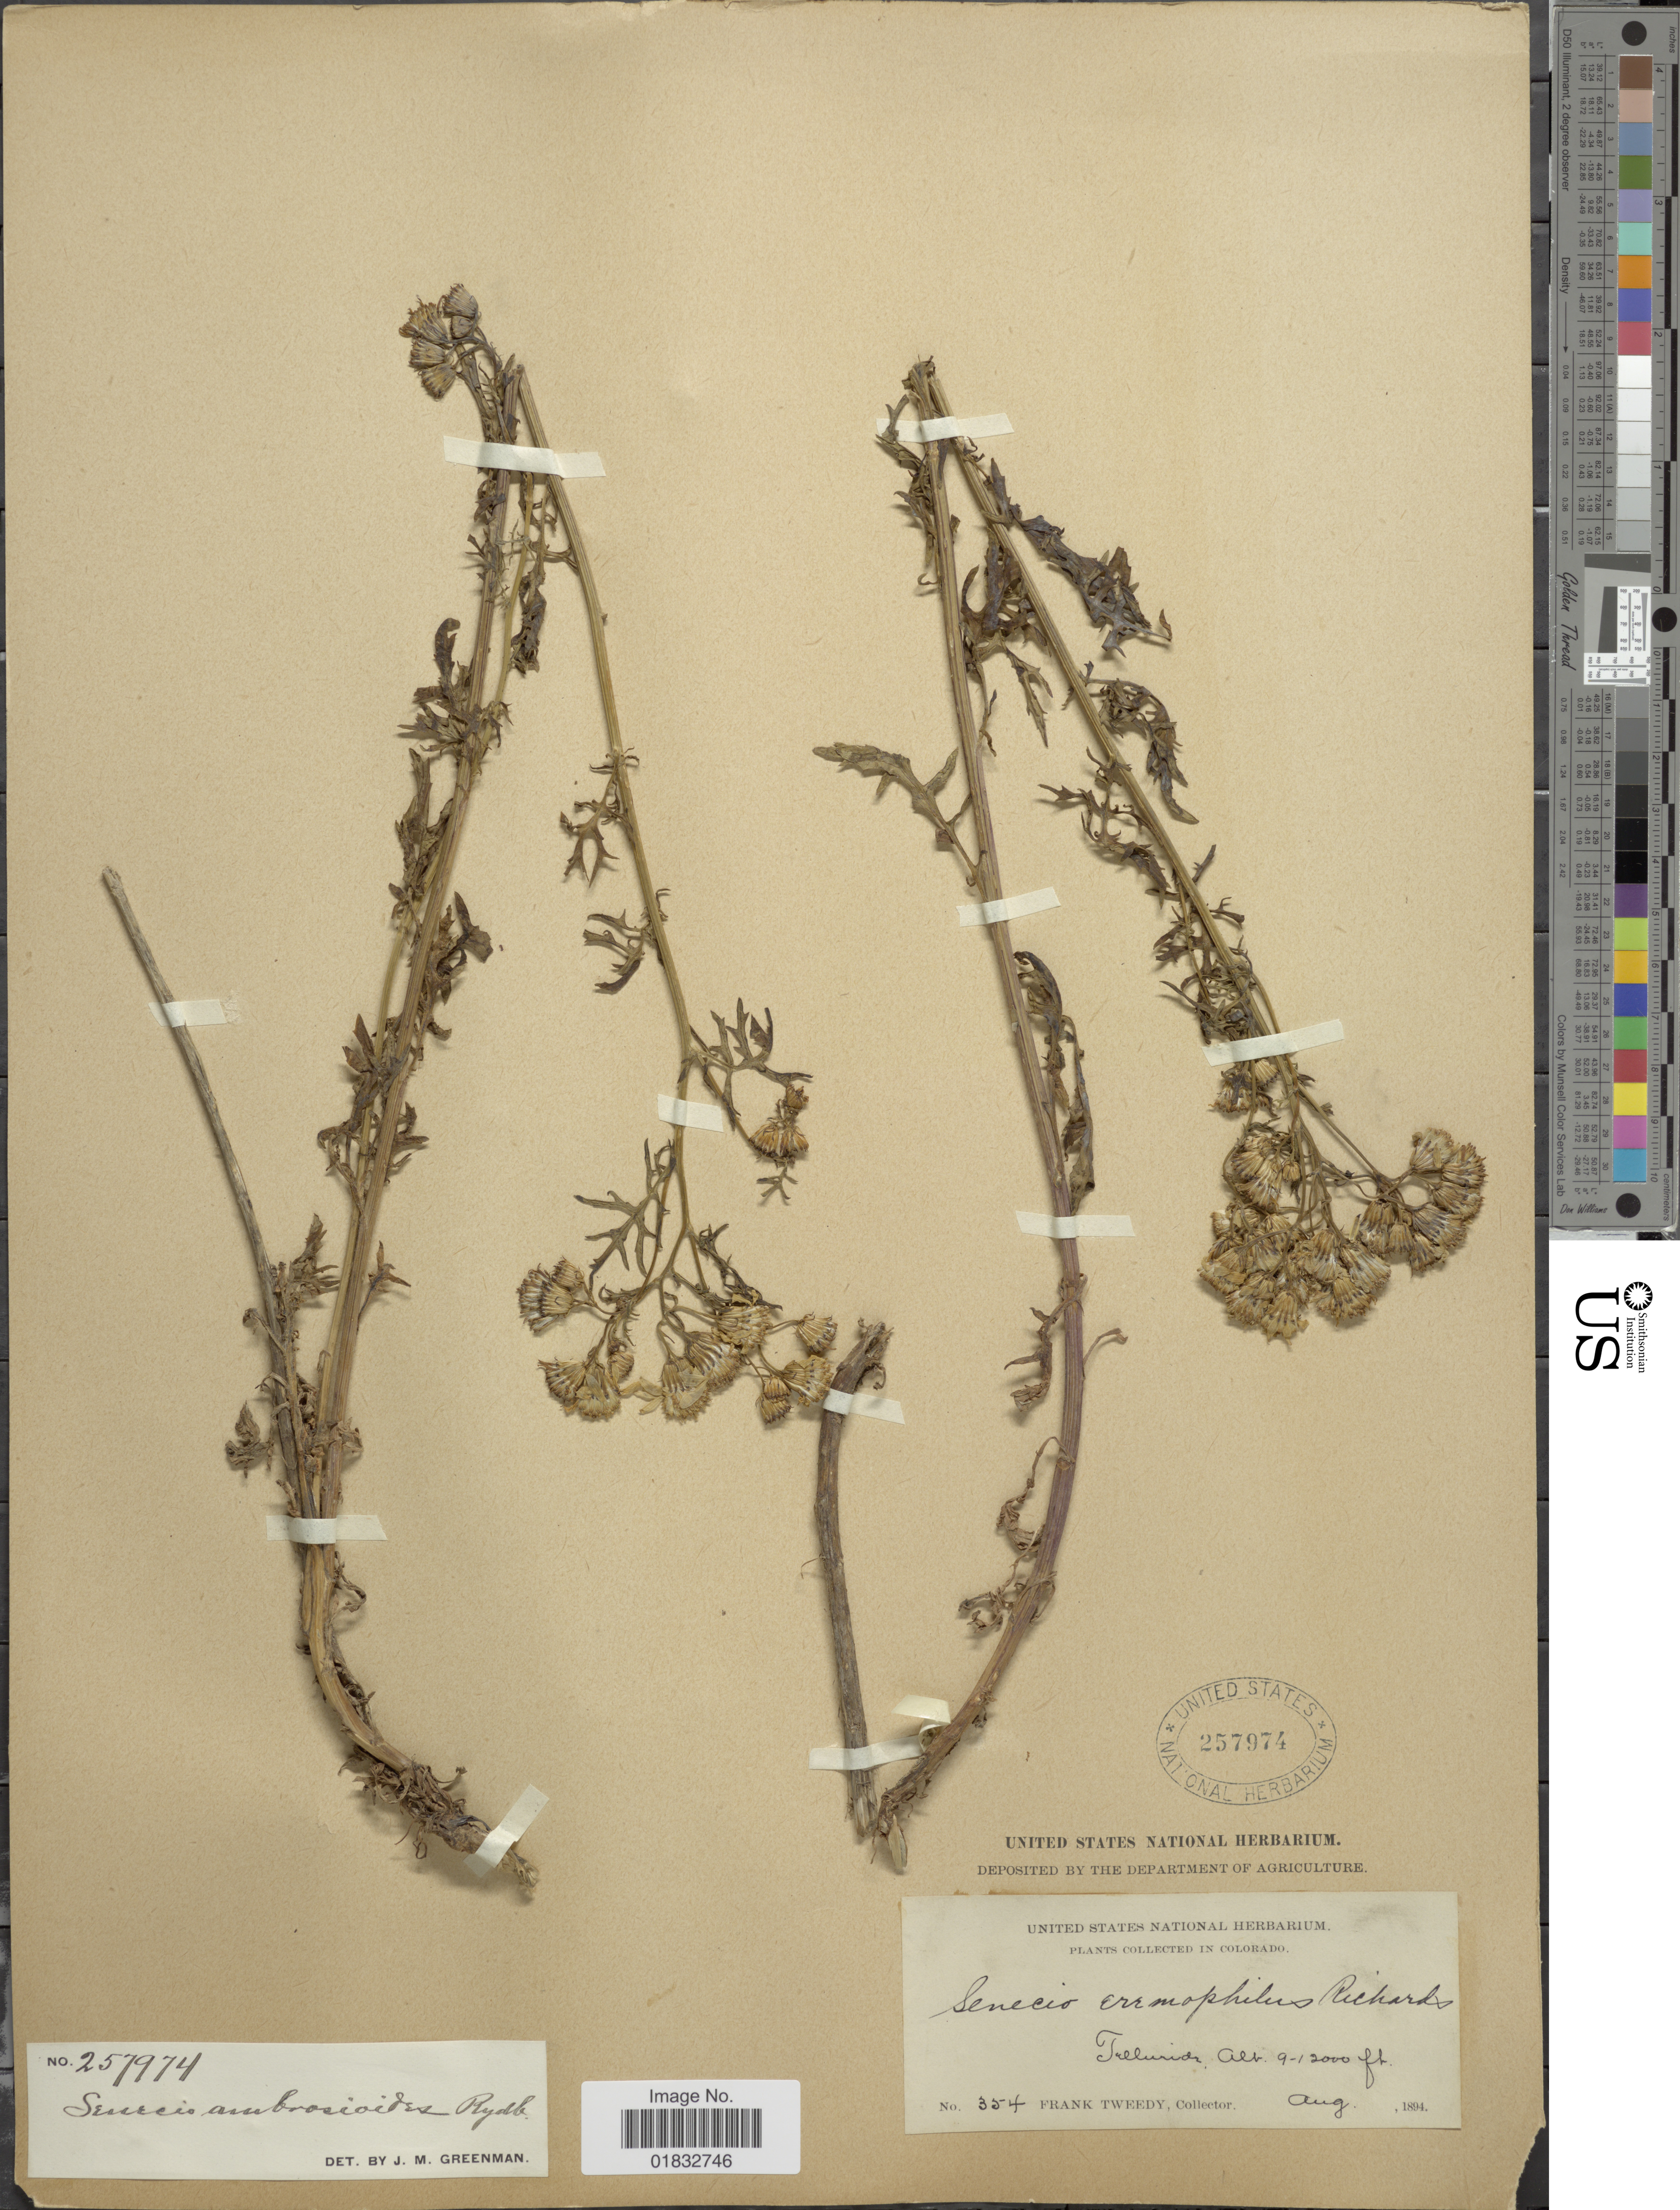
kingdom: Plantae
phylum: Tracheophyta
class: Magnoliopsida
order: Asterales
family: Asteraceae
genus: Senecio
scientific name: Senecio eremophilus var. kingii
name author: (Rydb.) Greenm.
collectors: F. Tweedy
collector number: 354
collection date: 1894-08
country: United States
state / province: Colorado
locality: Telluride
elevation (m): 2743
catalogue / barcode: US 257974